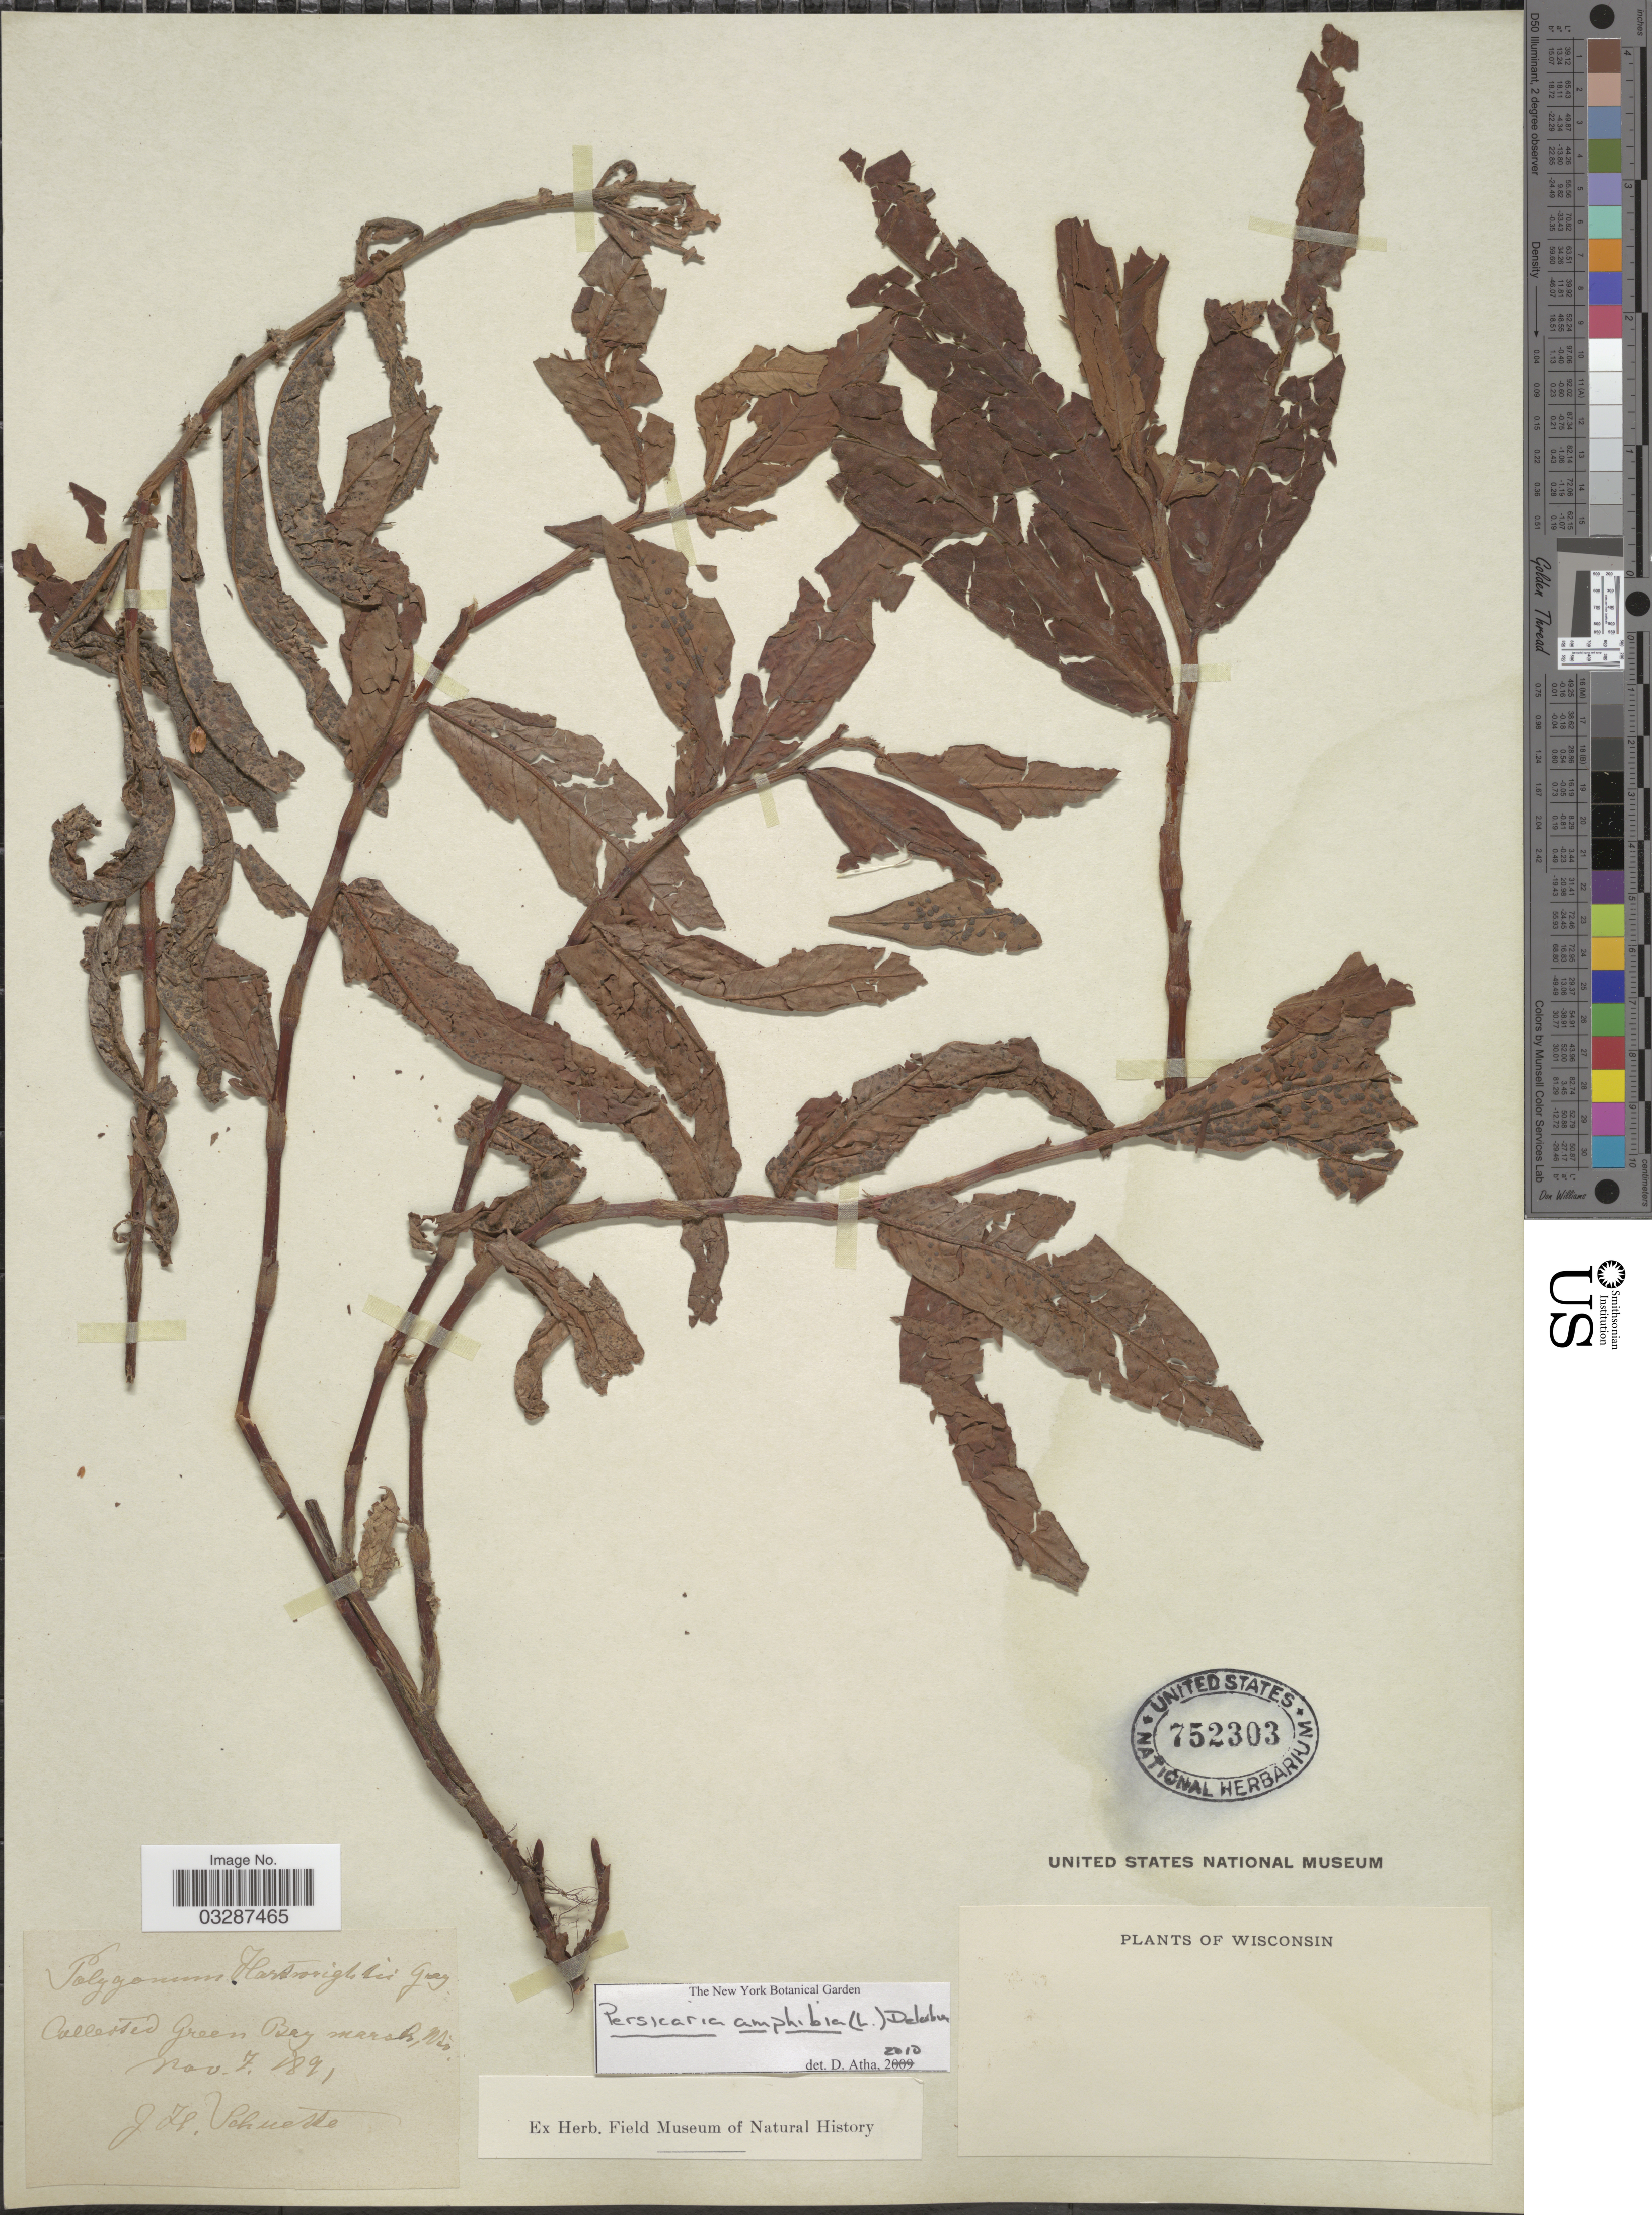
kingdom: Plantae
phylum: Tracheophyta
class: Magnoliopsida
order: Caryophyllales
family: Polygonaceae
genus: Persicaria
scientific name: Persicaria amphibia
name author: (L.) Delarbre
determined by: Atha, D. E.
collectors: J. H. Schuette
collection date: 1891-11-07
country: United States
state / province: Wisconsin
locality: Collected, Green Bay marsh.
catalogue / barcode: US 752303